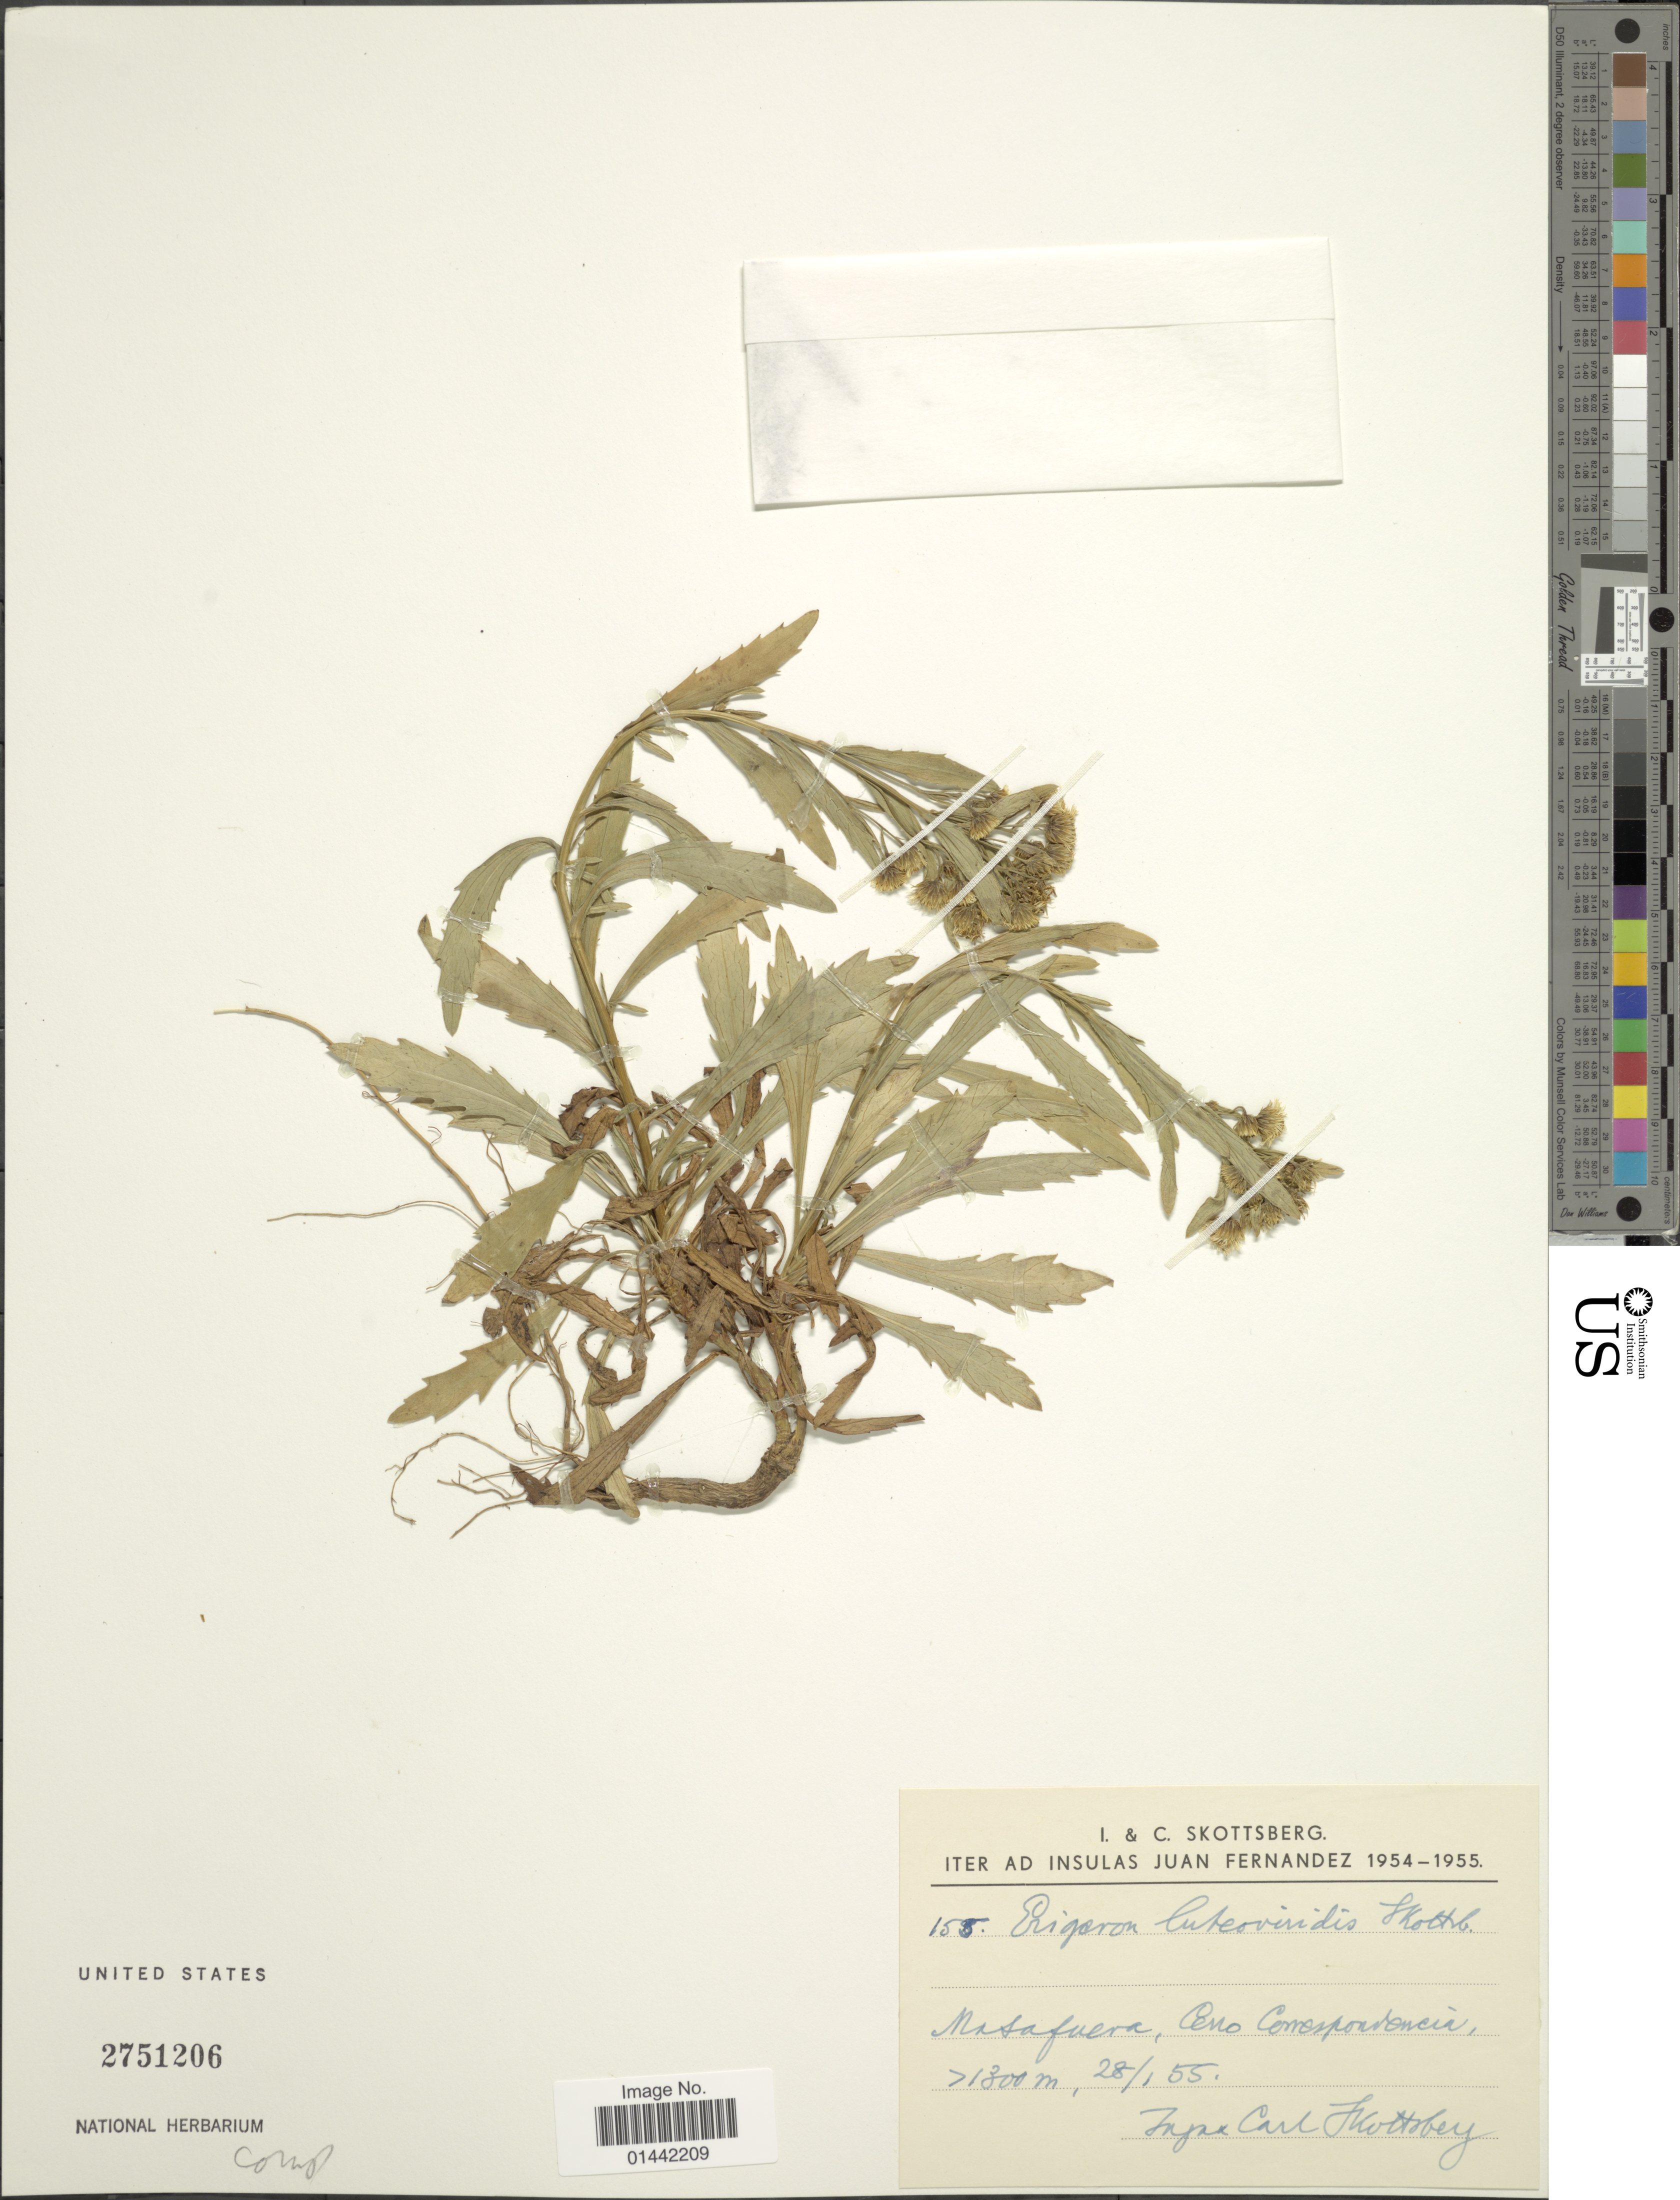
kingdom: Plantae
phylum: Tracheophyta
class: Magnoliopsida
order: Asterales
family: Asteraceae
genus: Erigeron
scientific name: Erigeron luteoviridis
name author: Skottsb.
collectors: I. Skottsberg & C. Skottsberg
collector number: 155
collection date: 1955-01-28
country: Chile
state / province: Valparaíso (V)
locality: Iter ad Insulas Juan Fernandez, Masafuera, Cerro Correspondencia.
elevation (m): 1300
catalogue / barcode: US 2751206